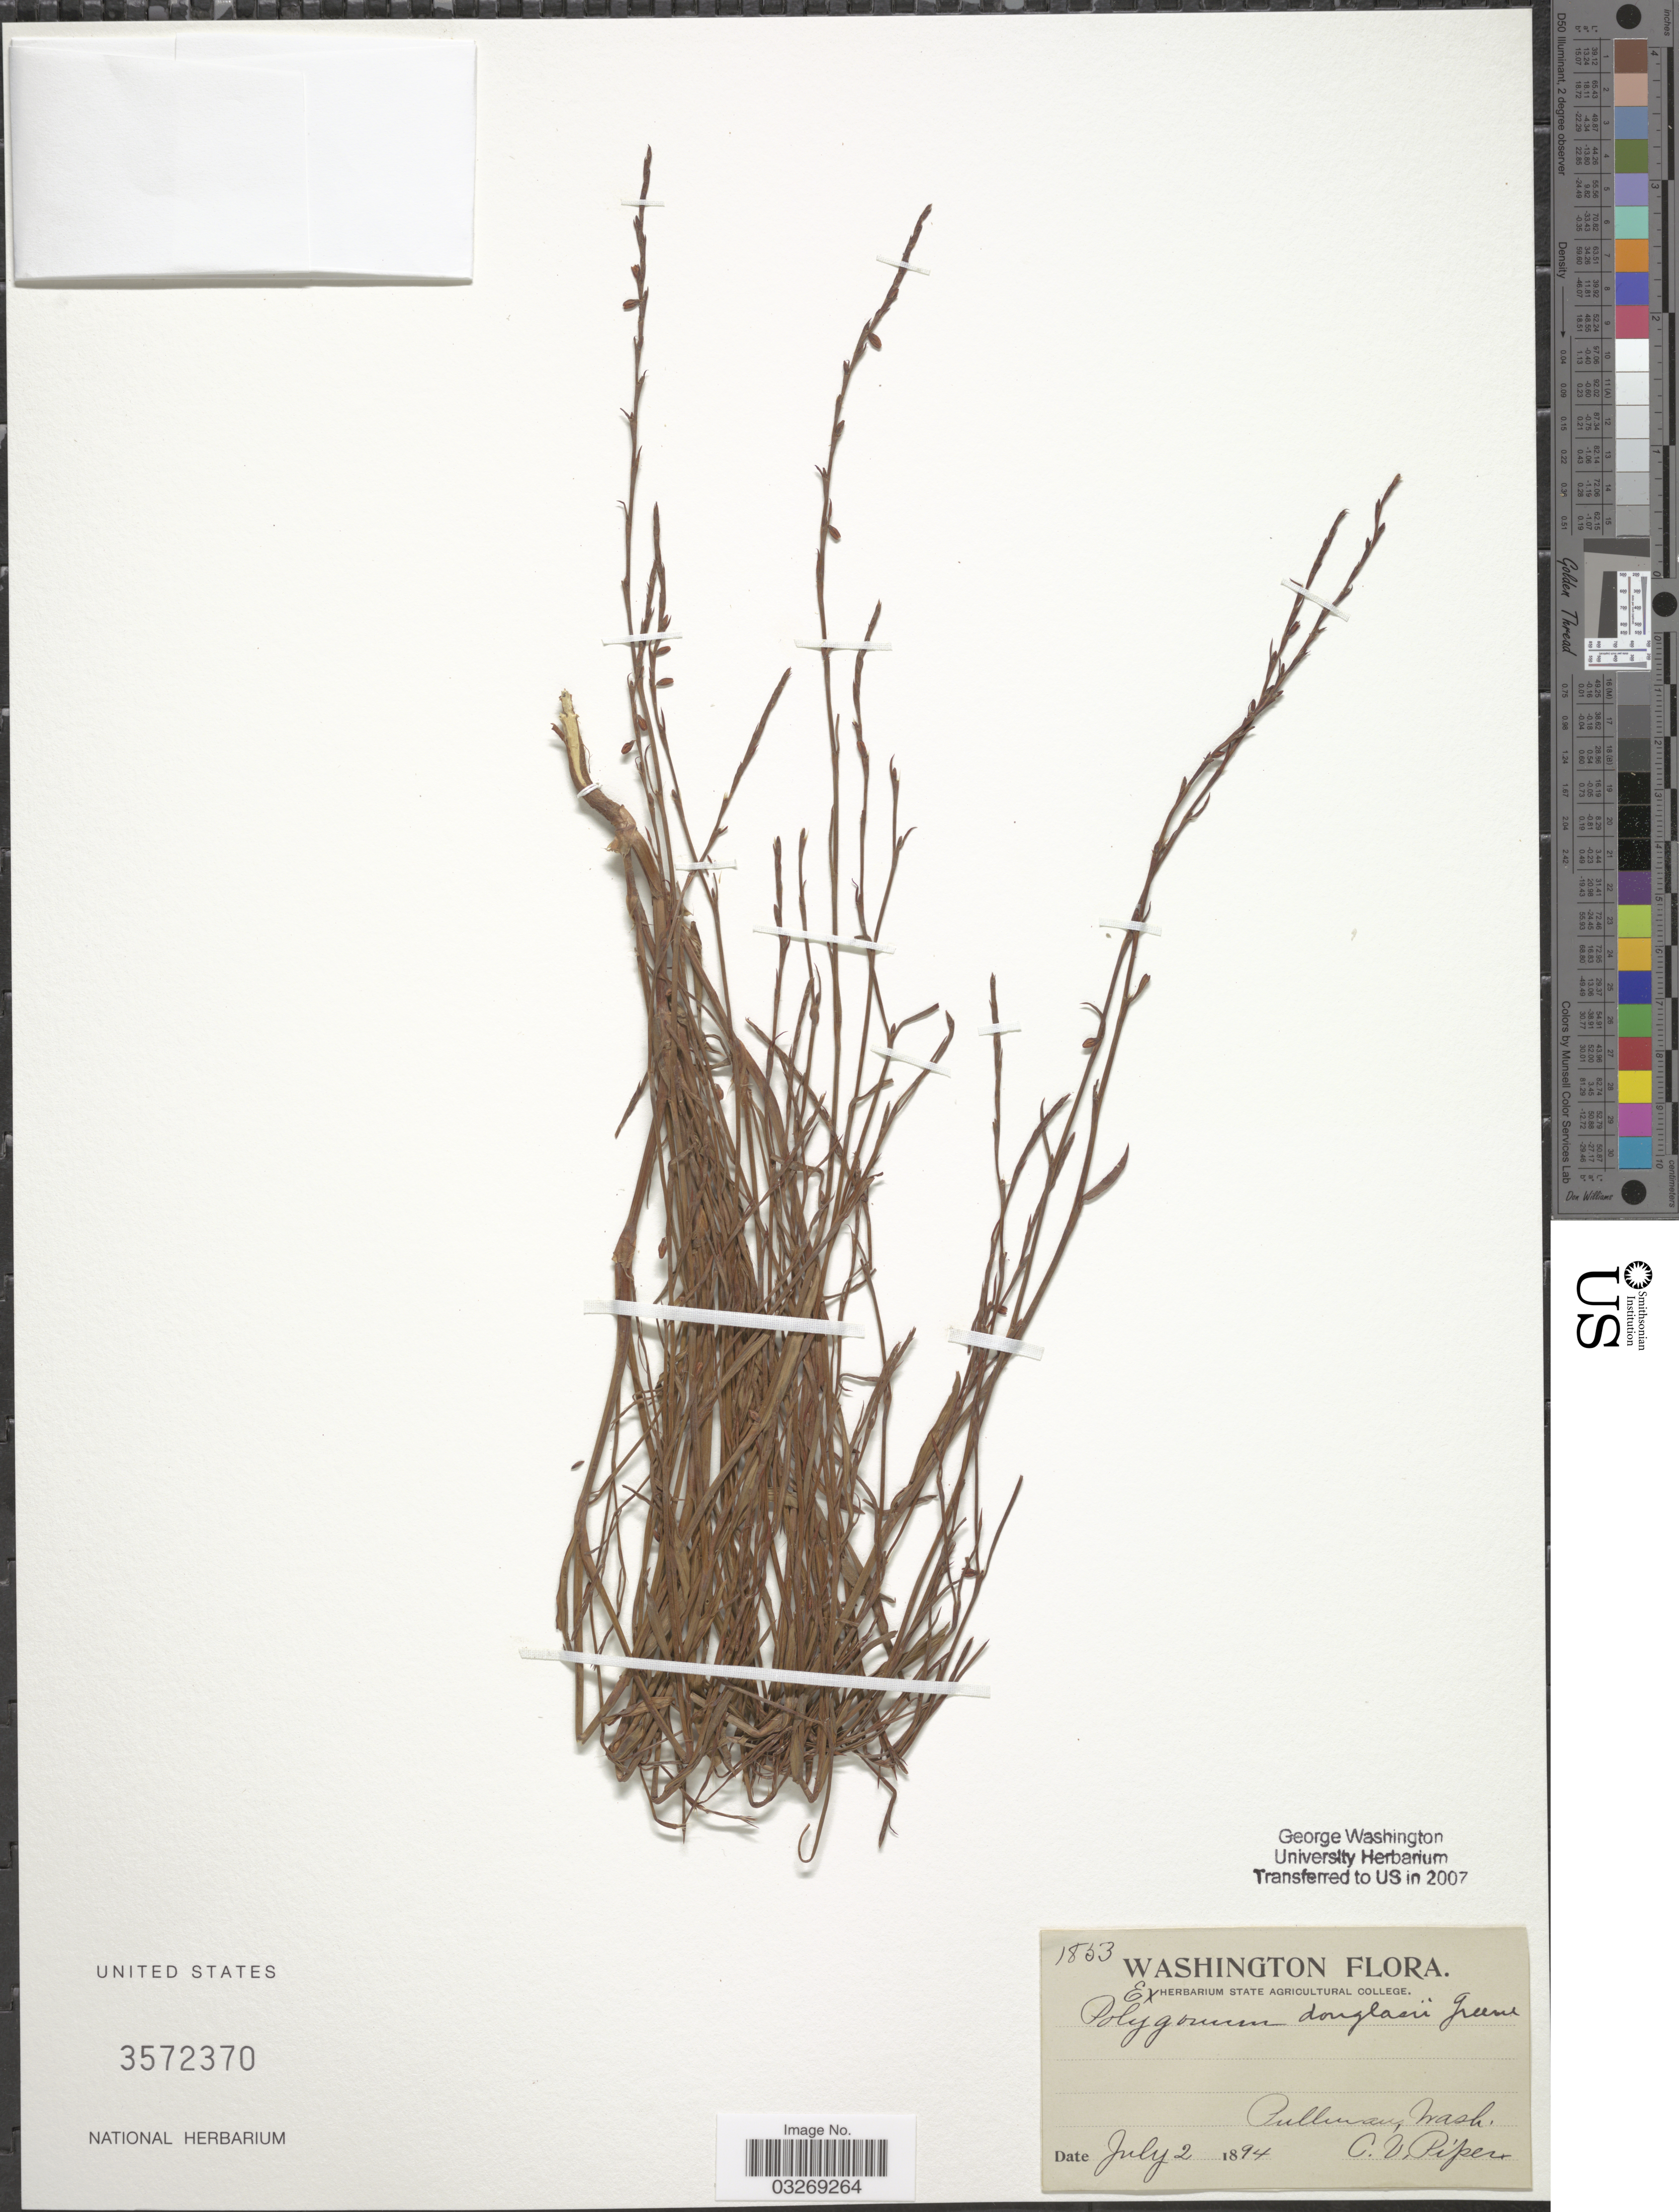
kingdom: Plantae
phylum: Tracheophyta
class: Magnoliopsida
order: Caryophyllales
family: Polygonaceae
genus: Polygonum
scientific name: Polygonum douglasii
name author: Greene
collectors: C. V. Piper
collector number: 1853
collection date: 1894-07-02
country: United States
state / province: Washington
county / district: Whitman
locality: Pullman.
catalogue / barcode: US 3572370